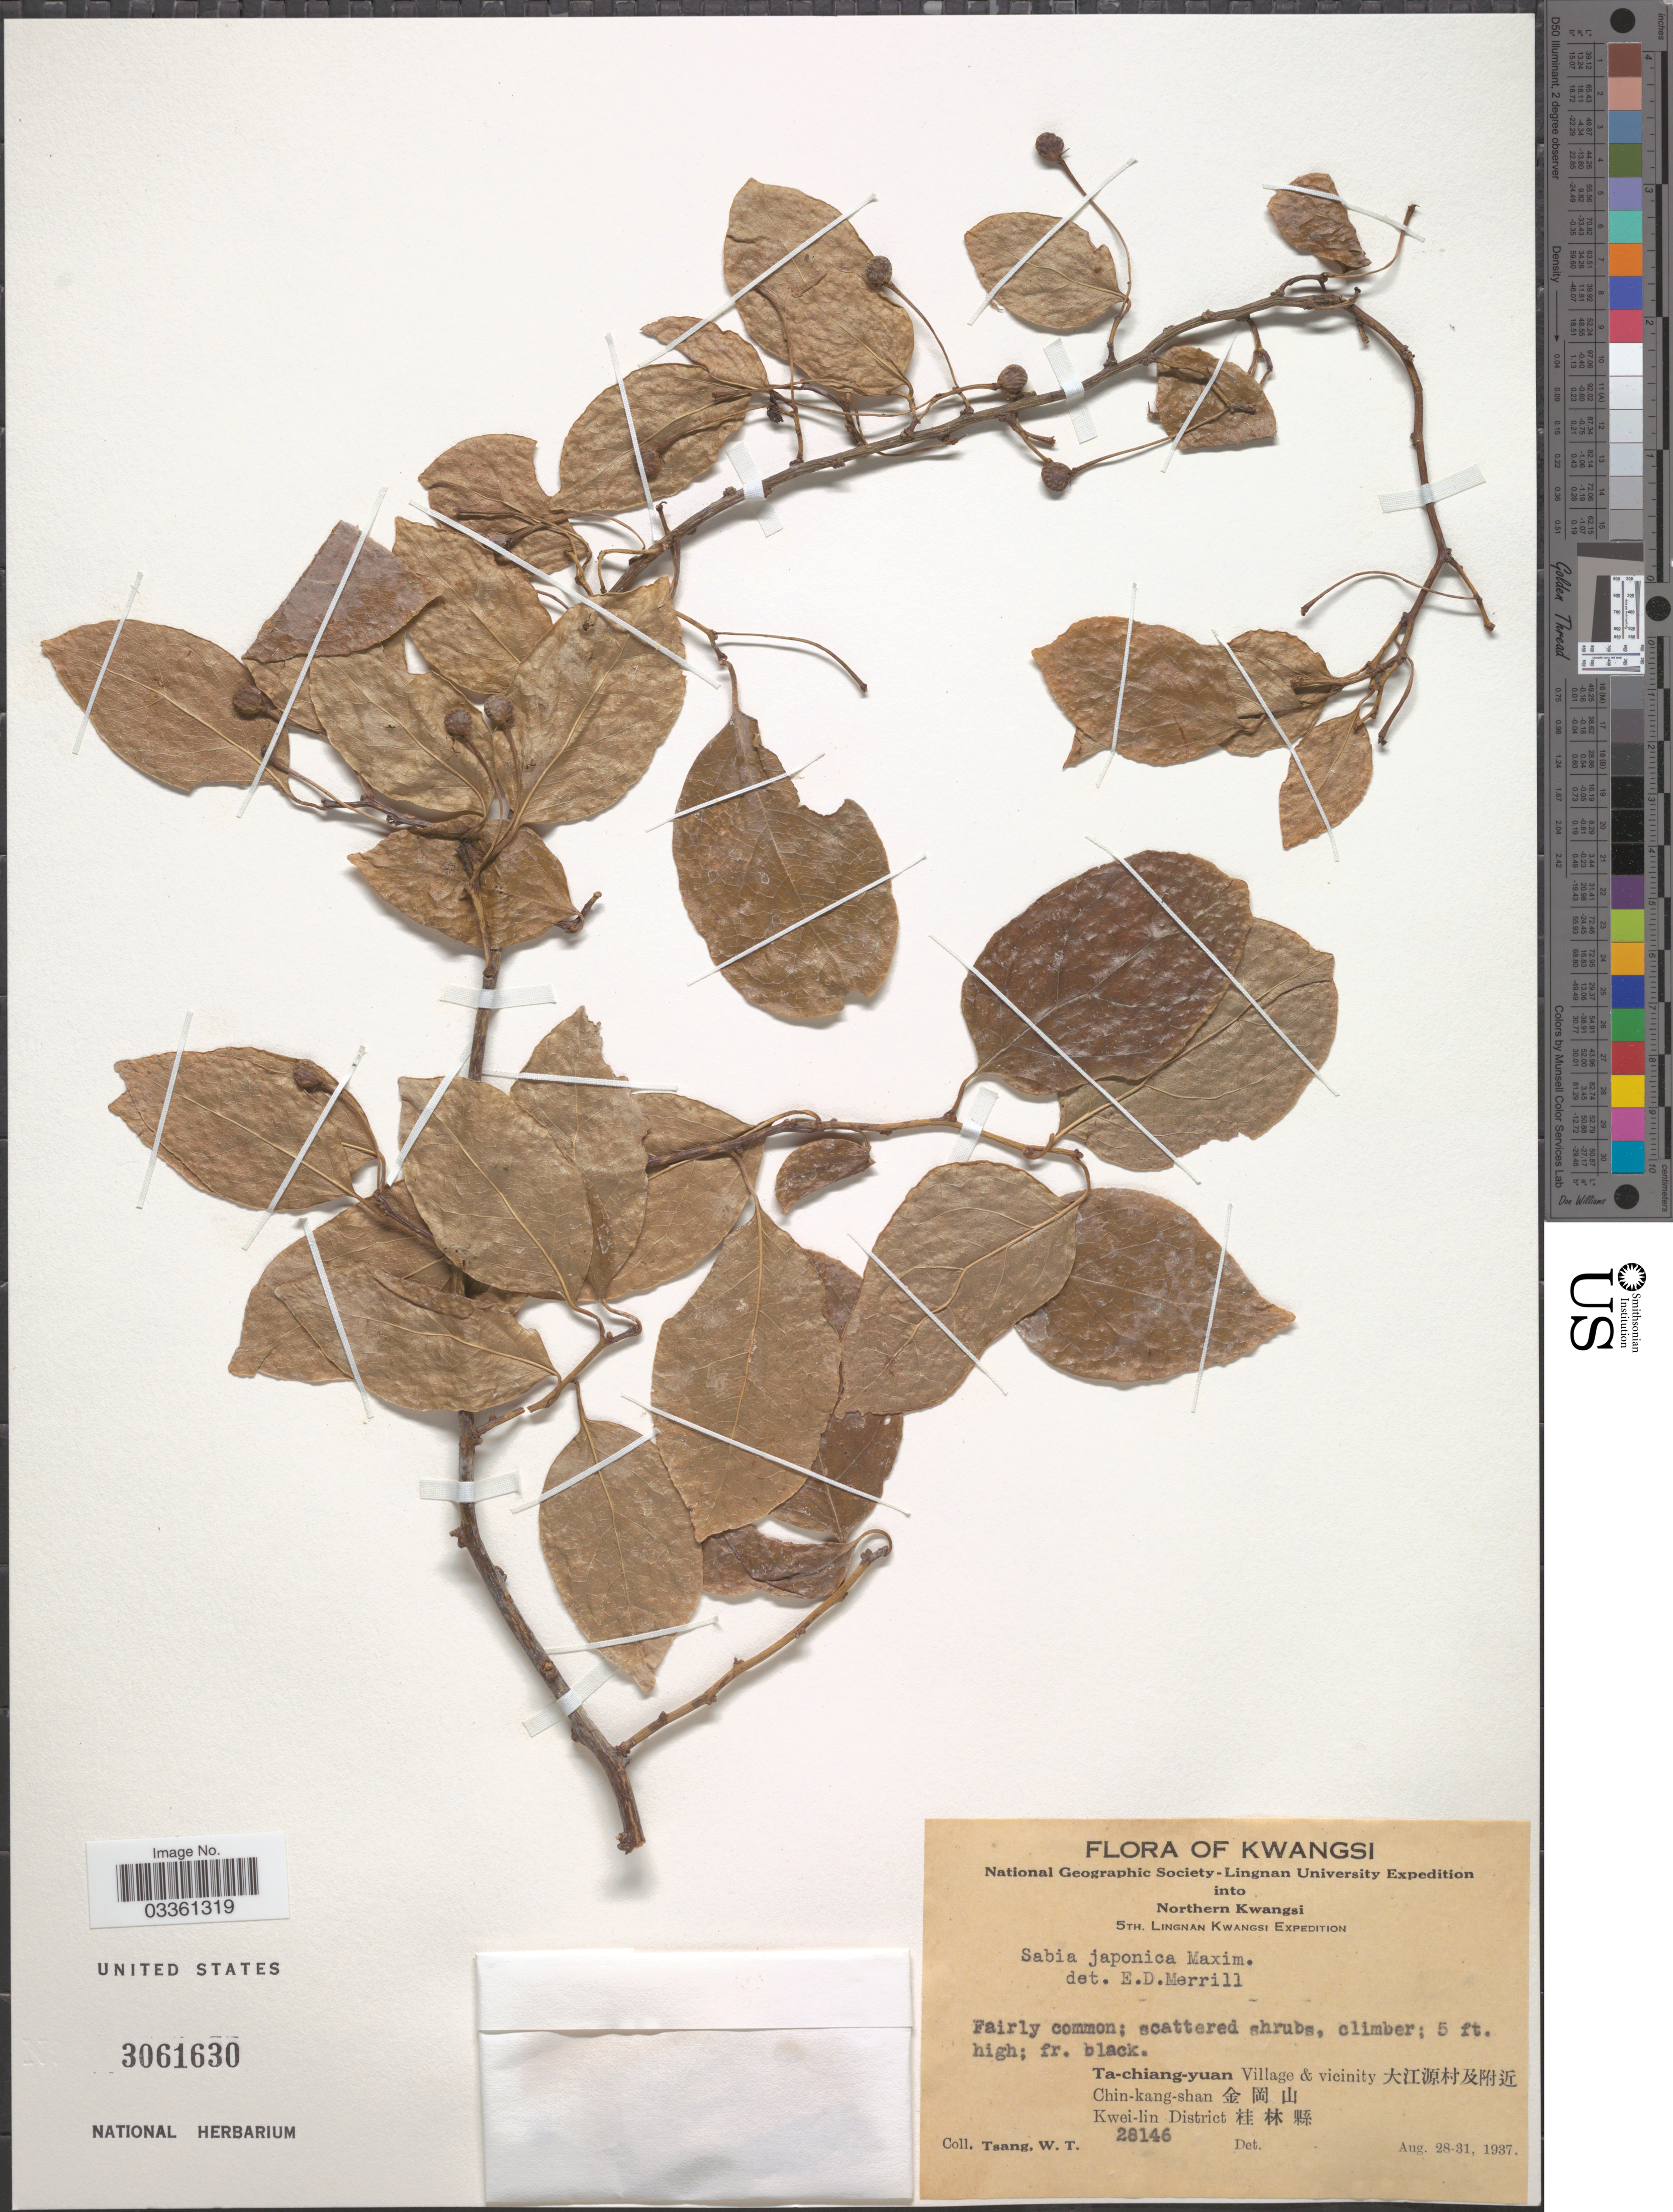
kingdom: Plantae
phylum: Tracheophyta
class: Magnoliopsida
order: Proteales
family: Sabiaceae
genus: Sabia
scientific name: Sabia japonica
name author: Maxim.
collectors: W. T. Tsang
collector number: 28146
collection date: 1937-08-28/1937-08-31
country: China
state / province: Guangxi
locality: Kwangsi. Northern Kwangsi. Ta-chiang-yuan Village & vicinity X. Chin-kang-shan X, Kwei-lin District X.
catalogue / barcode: US 3061630